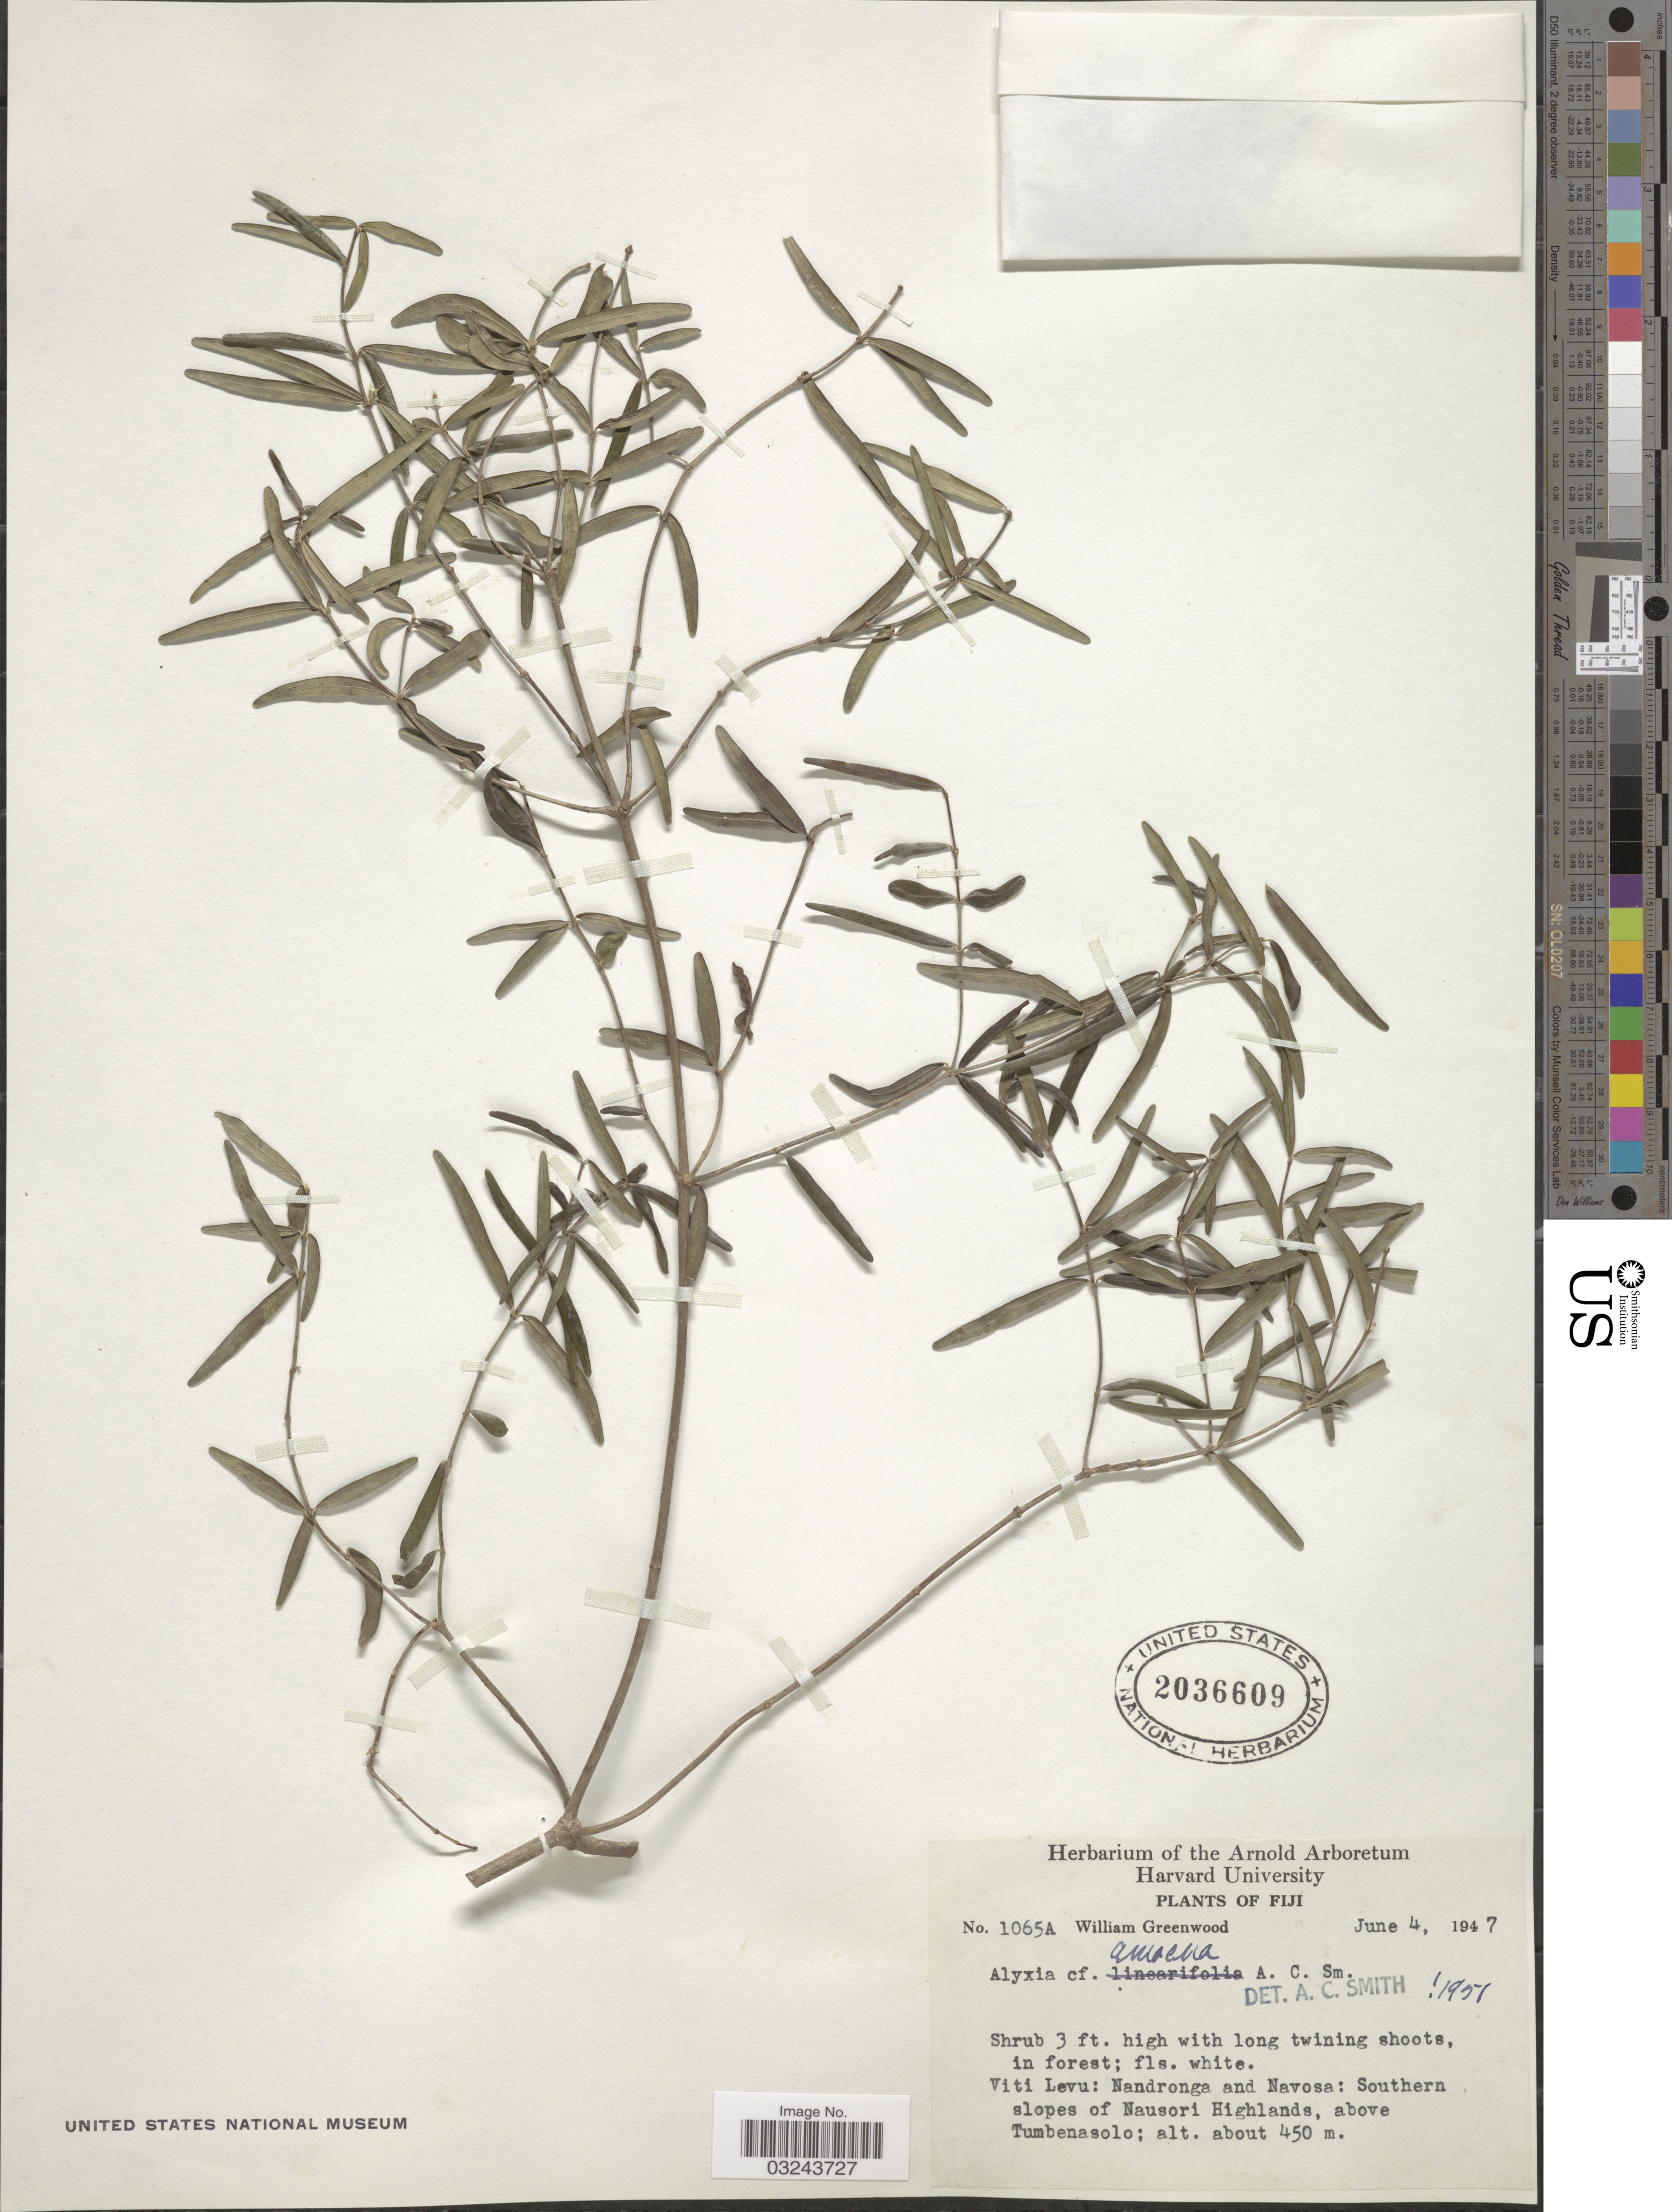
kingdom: Plantae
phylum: Tracheophyta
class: Magnoliopsida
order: Gentianales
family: Apocynaceae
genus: Alyxia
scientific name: Alyxia amoena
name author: A.C. Sm.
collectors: W. Greenwood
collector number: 1065A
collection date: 1947-06-04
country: Fiji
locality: Viti Levu: Nandronga and Navosa: Southern slopes of Nausori Highlands, above Tumbenasolo.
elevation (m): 450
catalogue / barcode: US 2036609